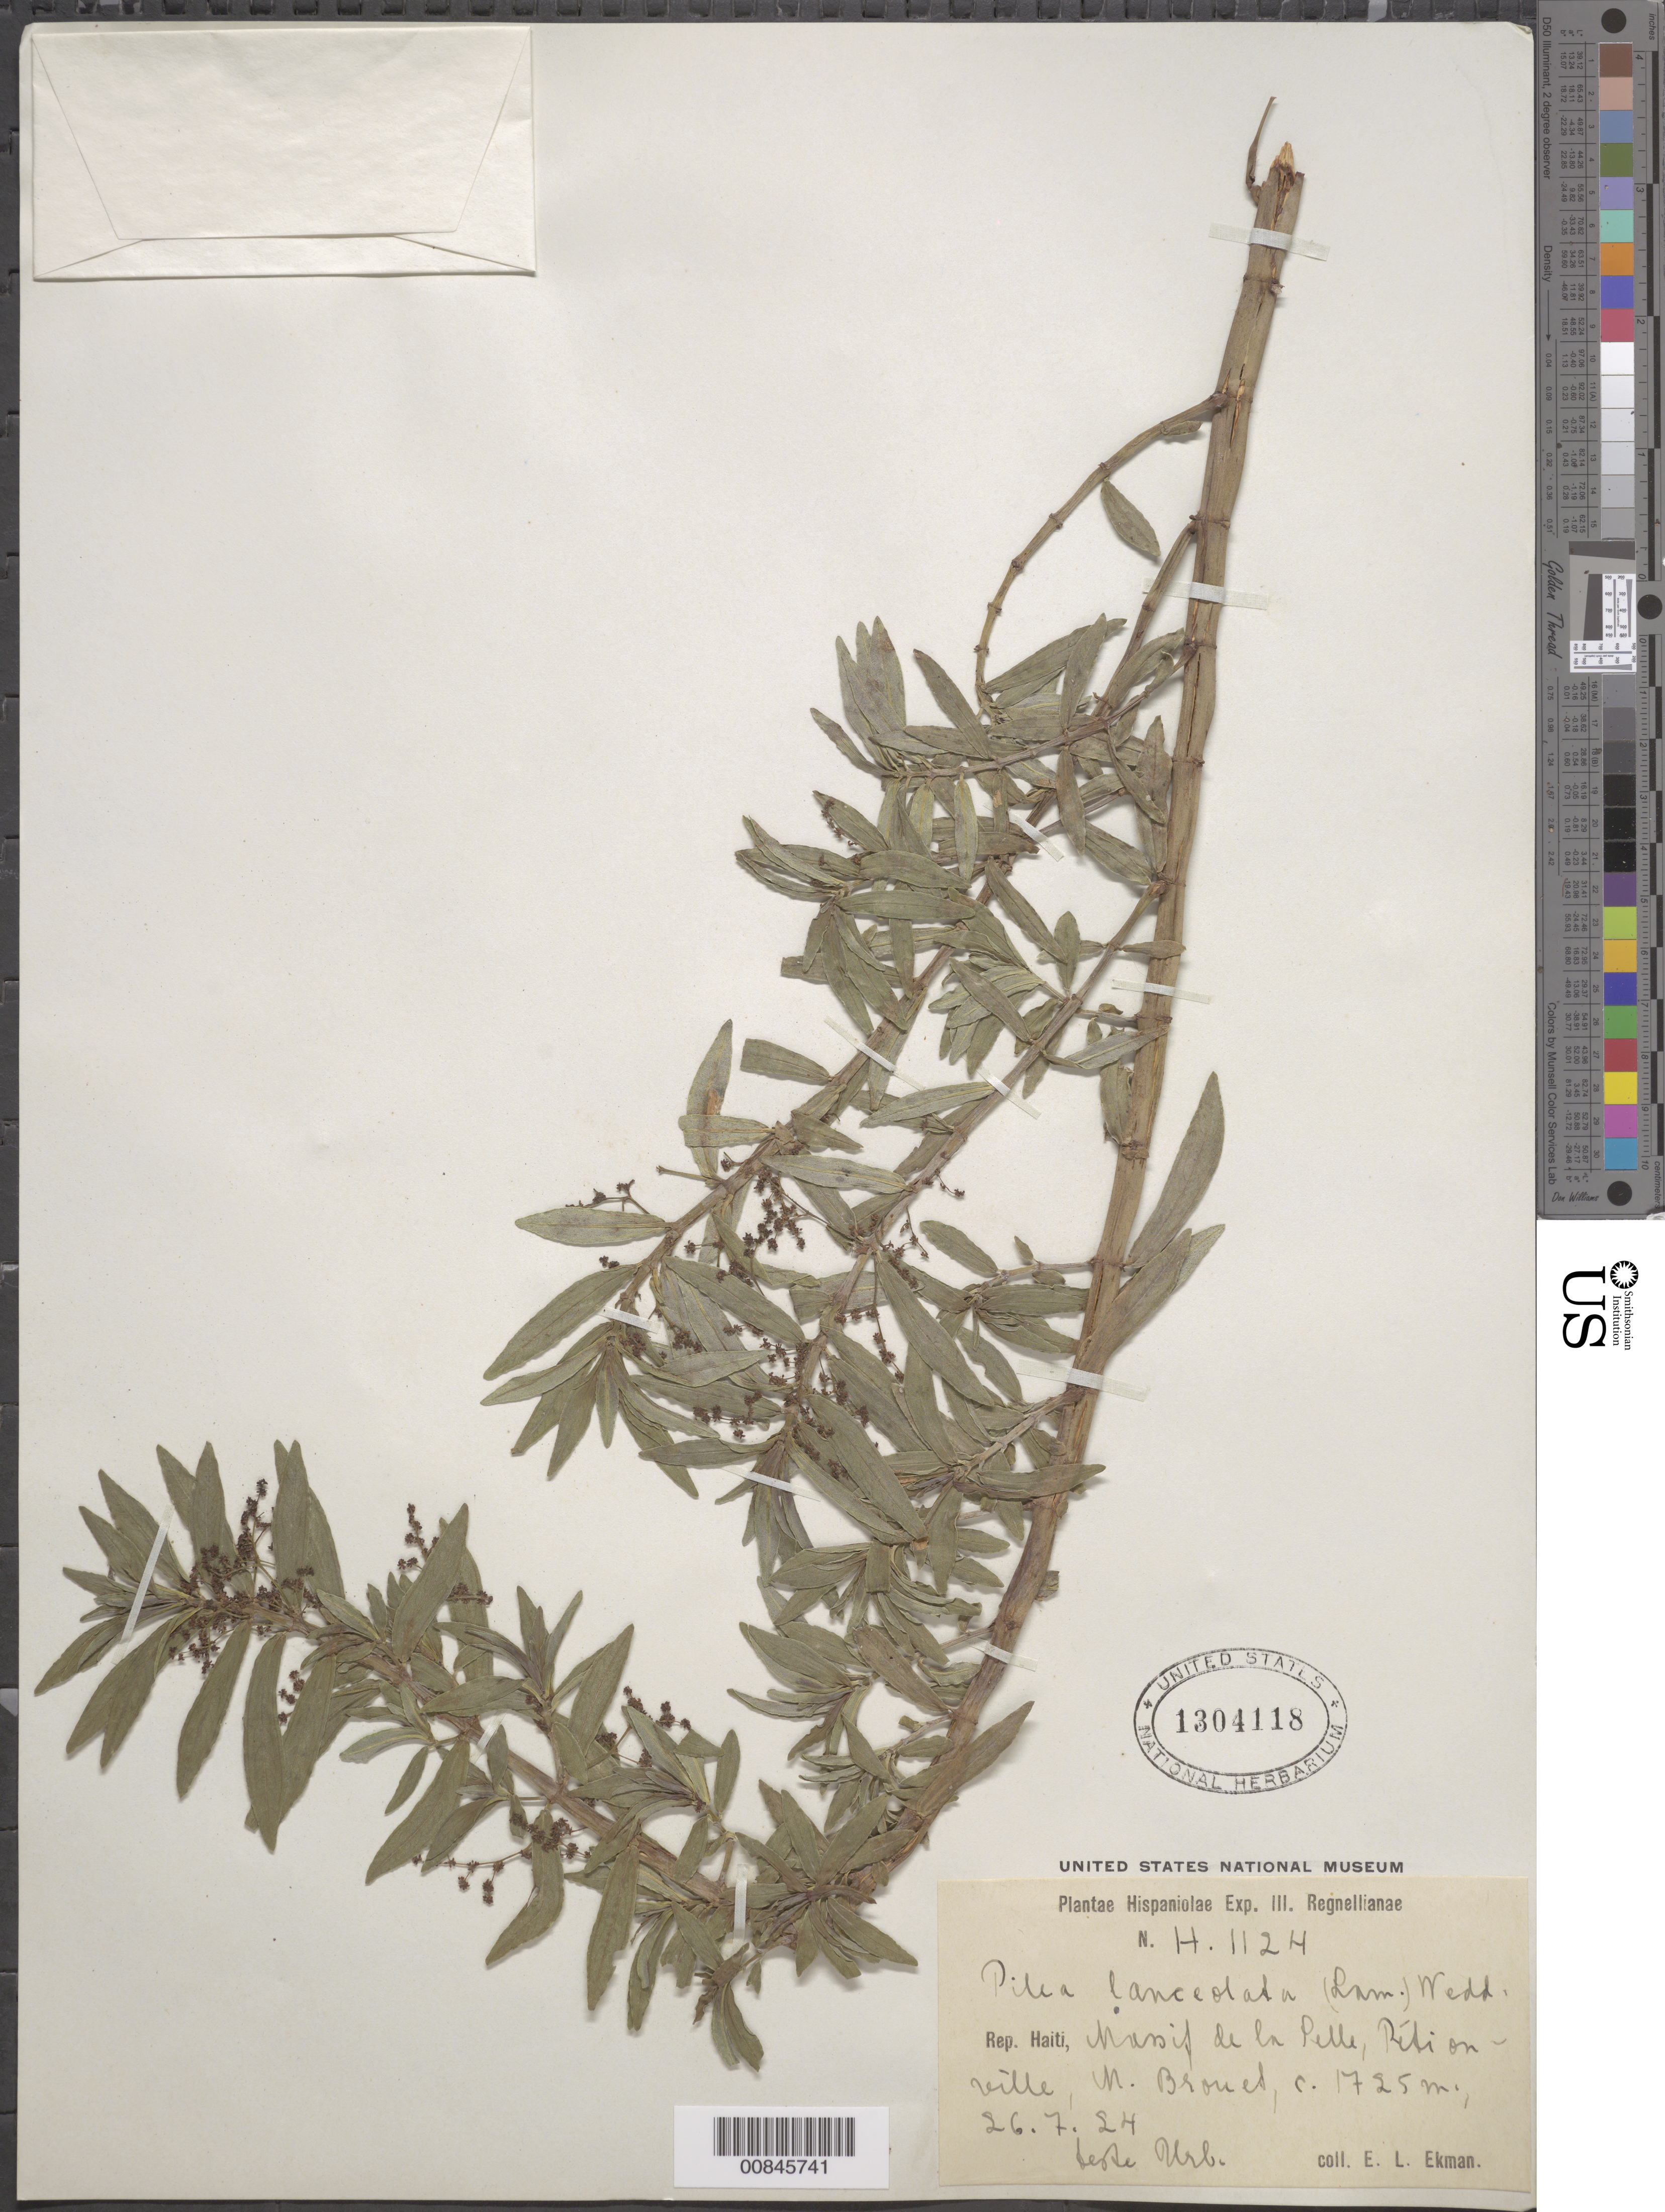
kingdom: Plantae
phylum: Tracheophyta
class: Magnoliopsida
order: Rosales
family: Urticaceae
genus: Pilea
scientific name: Pilea lanceolata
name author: (Savigny) Wedd.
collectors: E. L. Ekman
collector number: H 1124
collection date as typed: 26 Jul 1924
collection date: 1924-07-26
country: Haiti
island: Hispaniola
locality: Massif de la Selle, Pétionville, M. Brouet.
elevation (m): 1725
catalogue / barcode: US 1304118